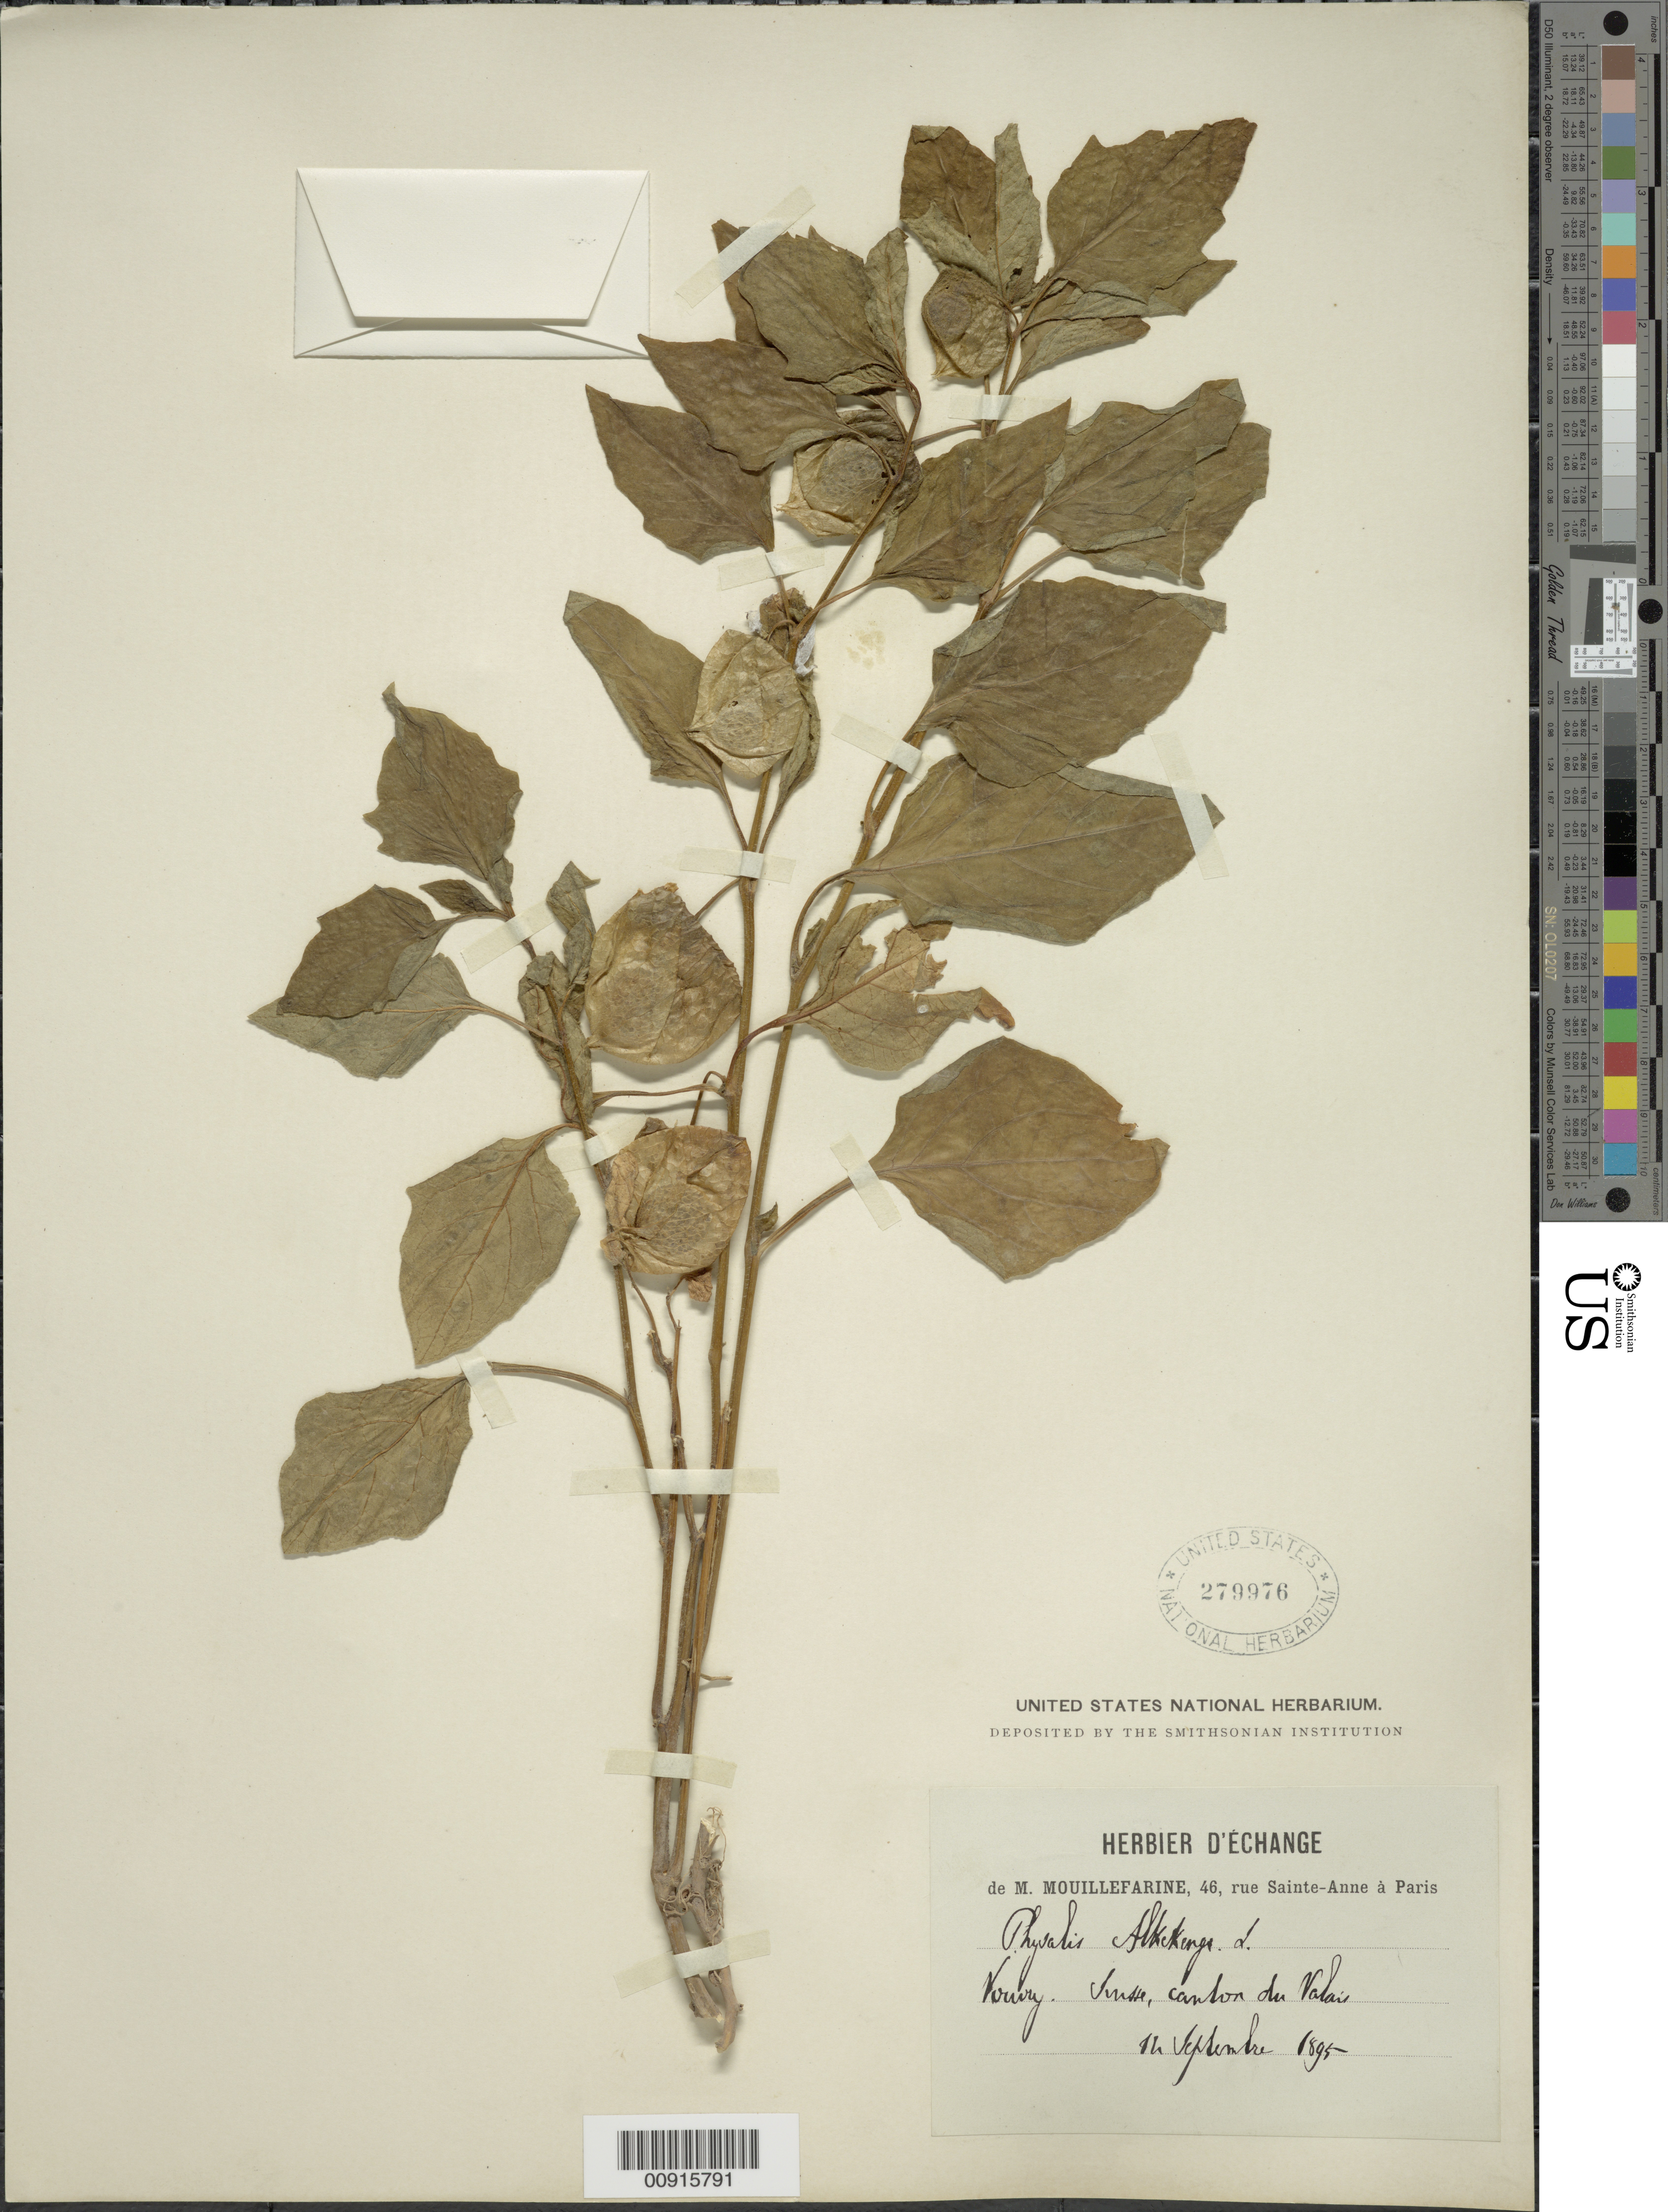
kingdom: Plantae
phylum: Tracheophyta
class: Magnoliopsida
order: Solanales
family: Solanaceae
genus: Physalis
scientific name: Physalis alkekengi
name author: L.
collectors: E. Mouillefarine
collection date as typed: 11 Sep 1895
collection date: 1895-09-11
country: France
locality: canton des Valais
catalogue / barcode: US 279976